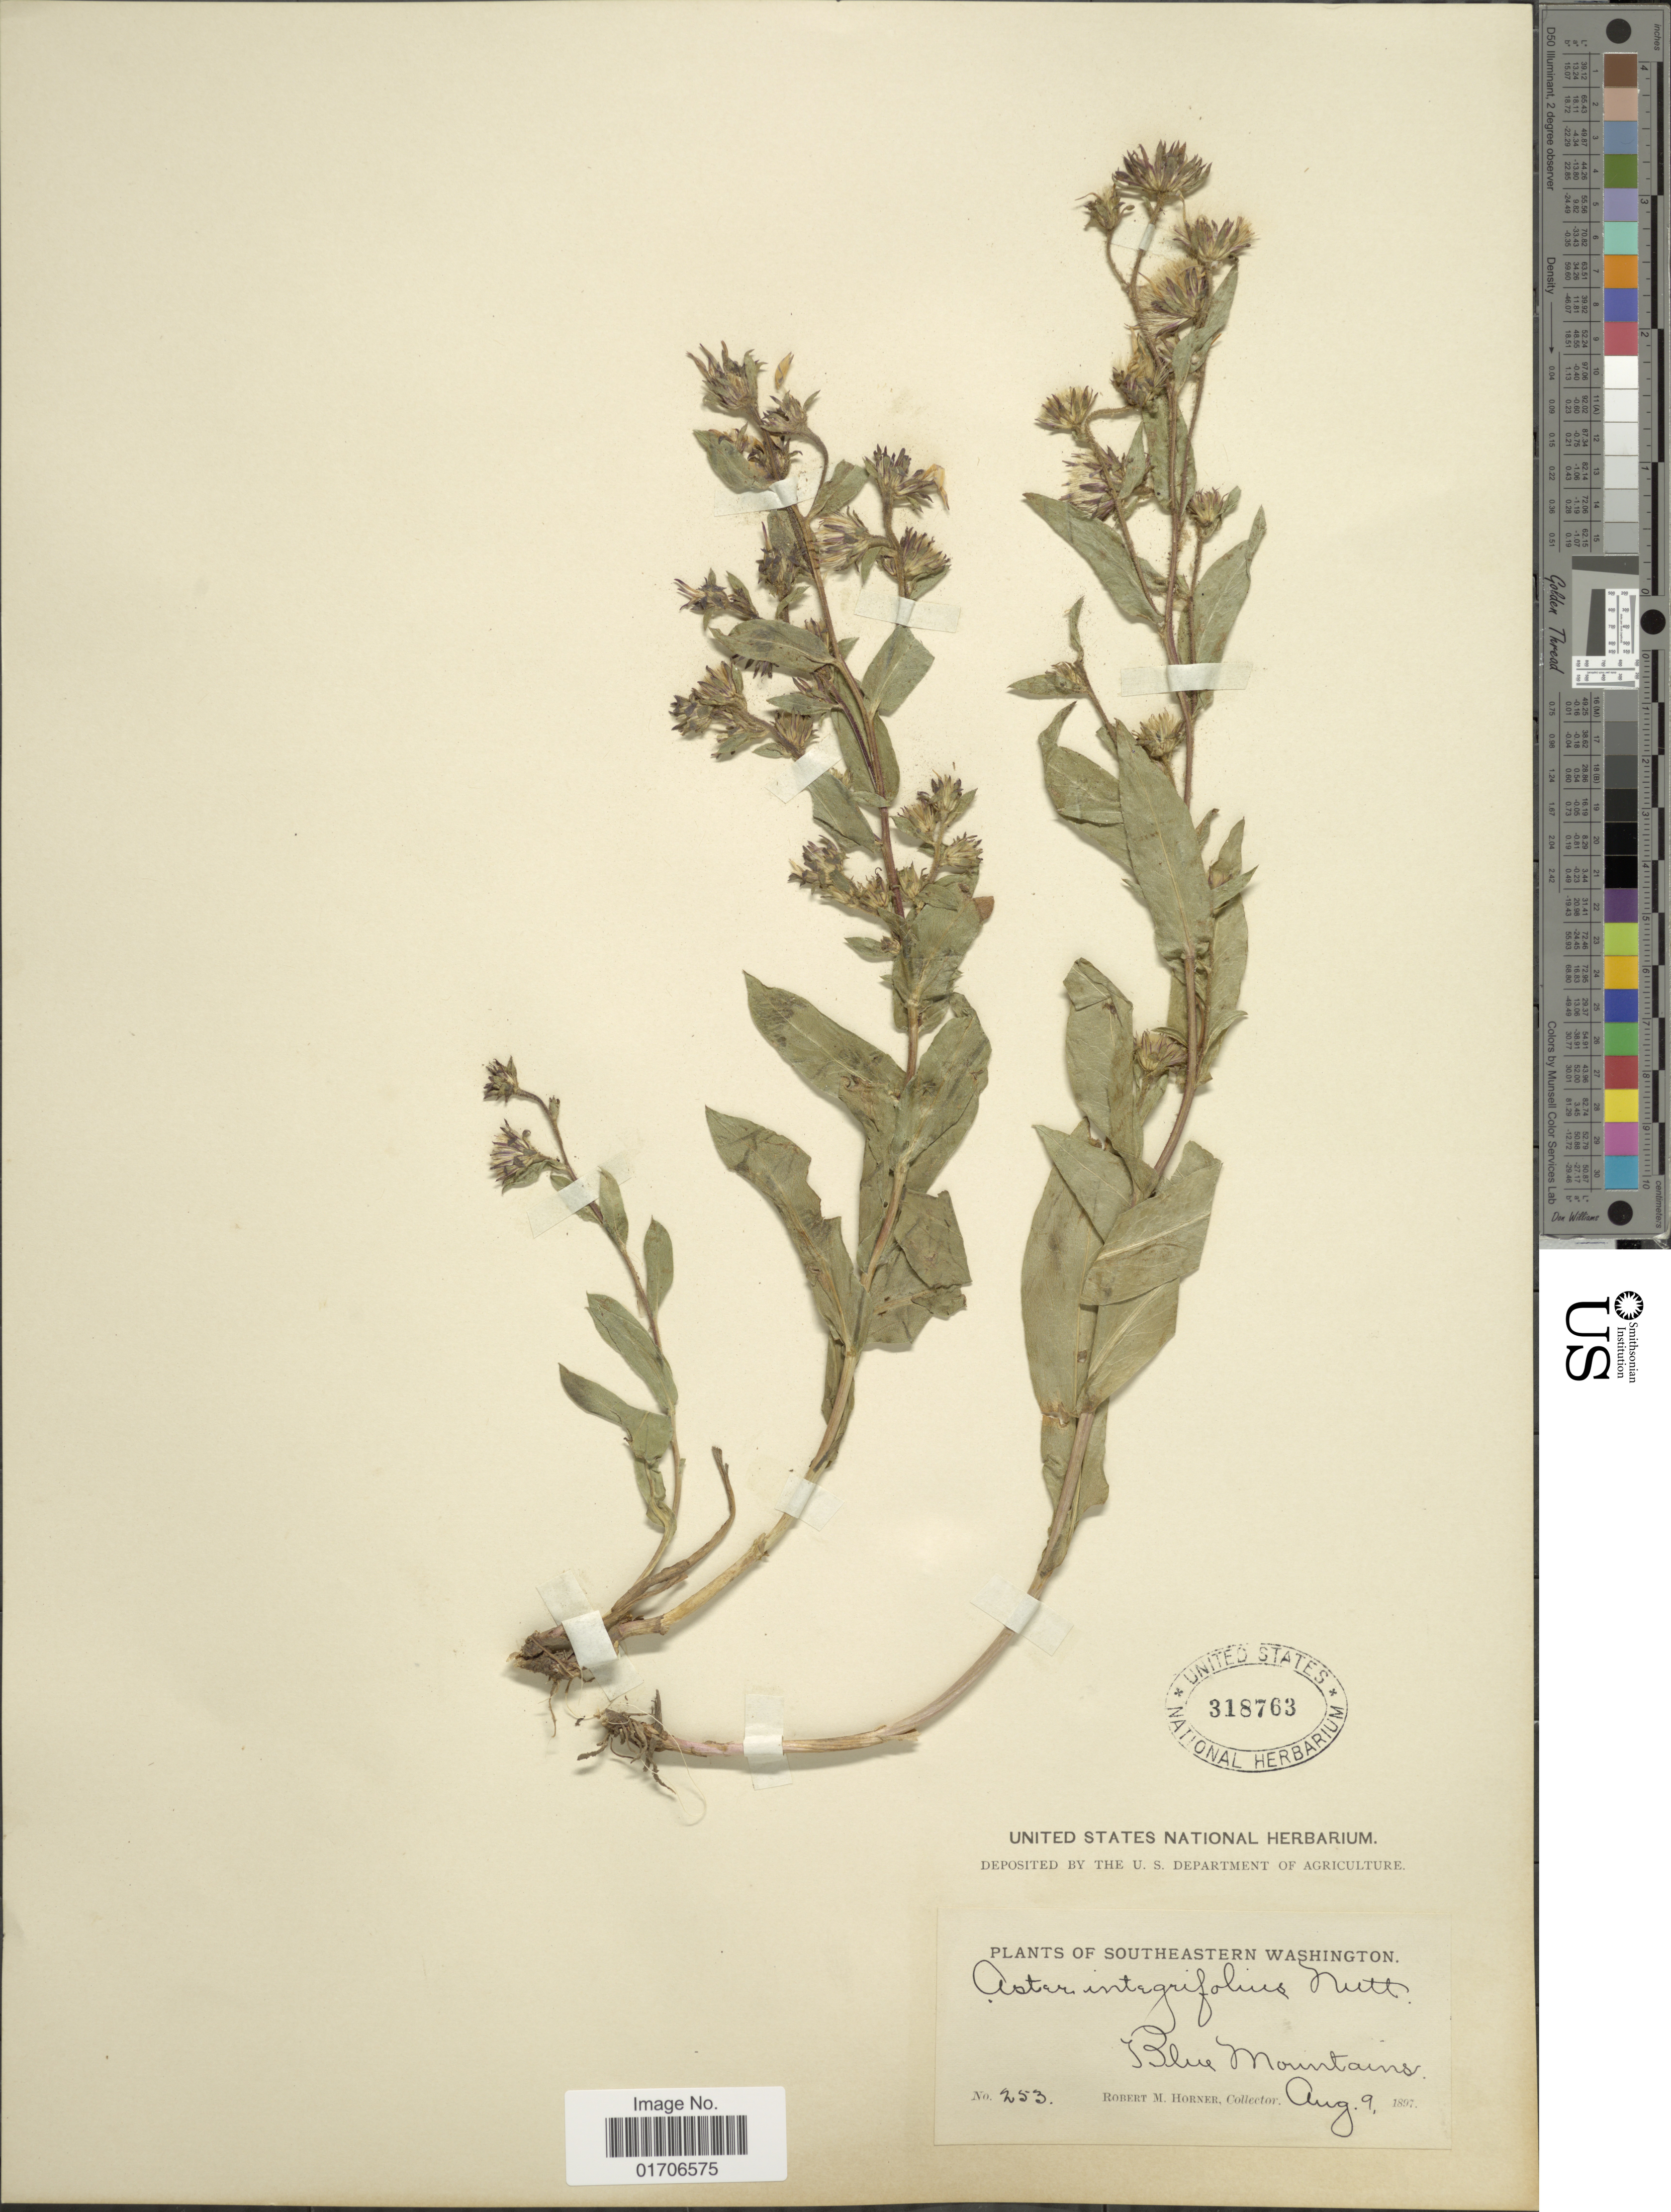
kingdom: Plantae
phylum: Tracheophyta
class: Magnoliopsida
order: Asterales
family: Asteraceae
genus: Eurybia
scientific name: Eurybia integrifolia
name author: (Nutt.) G.L. Nesom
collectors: R. Horner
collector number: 253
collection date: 1897-08-09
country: United States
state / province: Washington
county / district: Clallam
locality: Southeastern Washington. Blue Mountains.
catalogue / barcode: US 318763